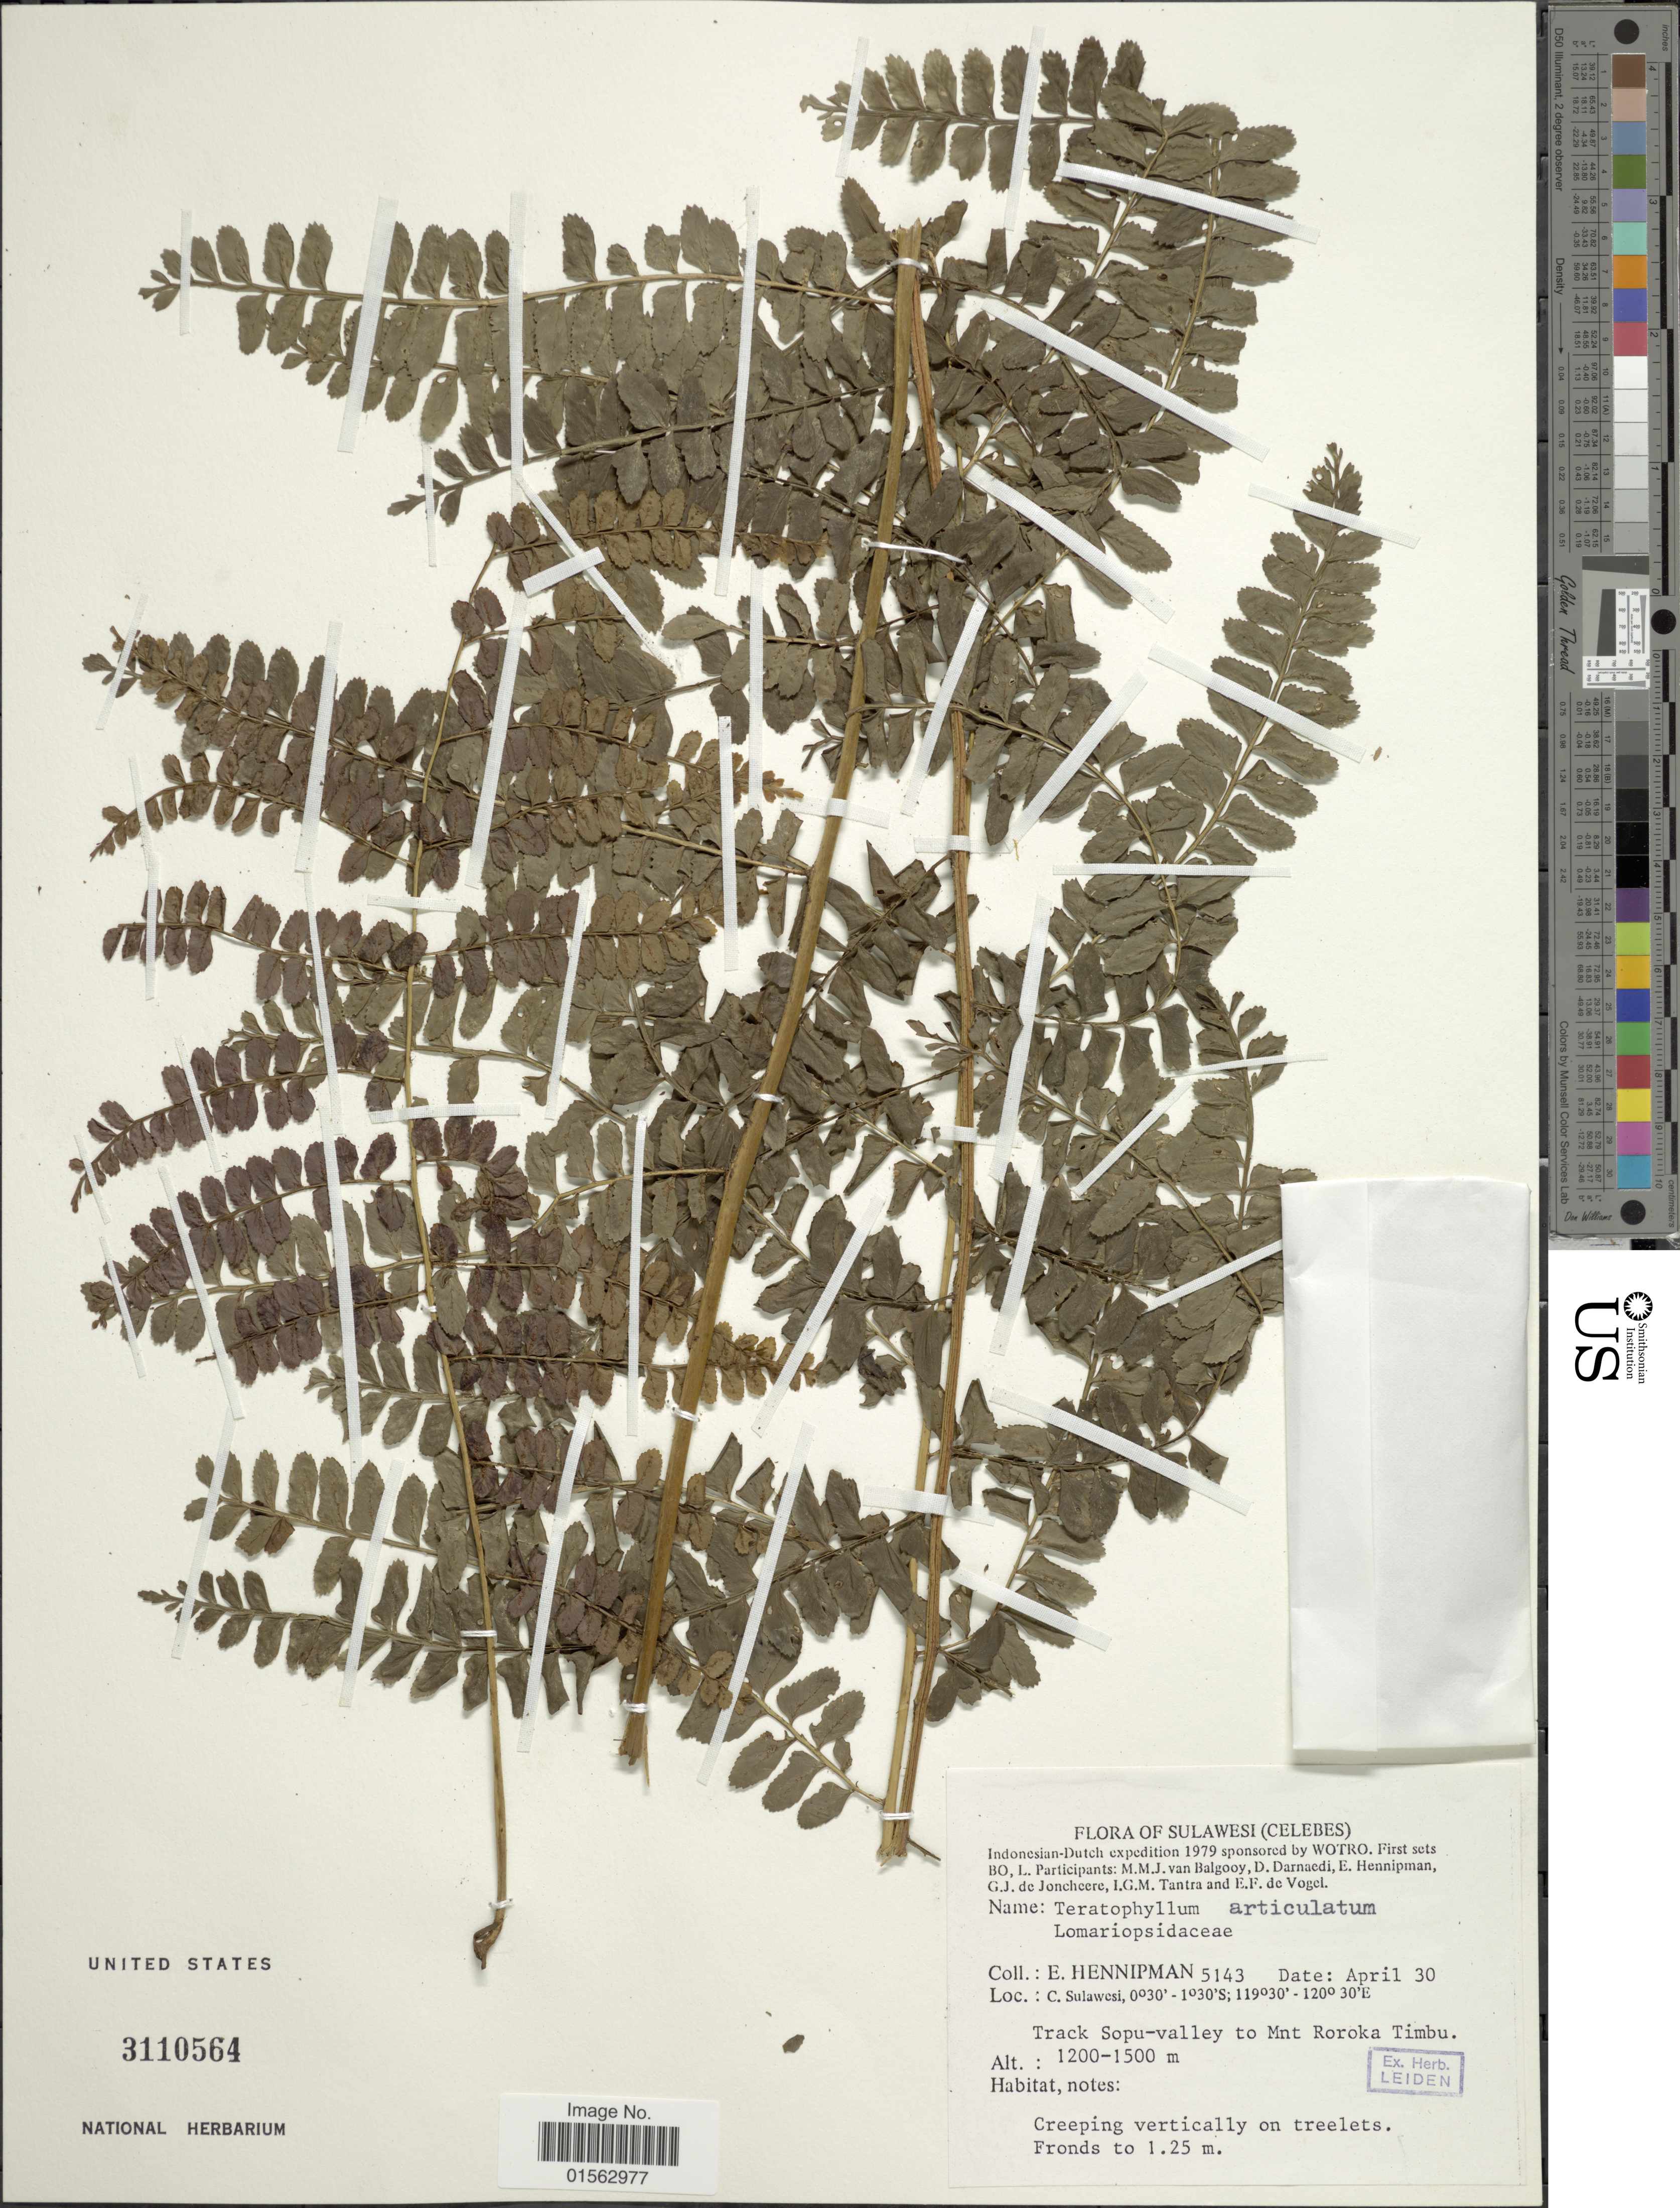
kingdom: Plantae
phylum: Tracheophyta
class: Polypodiopsida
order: Polypodiales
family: Dryopteridaceae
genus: Teratophyllum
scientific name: Teratophyllum articulatum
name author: (J. Sm.) Mett.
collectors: E. Hennipman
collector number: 5143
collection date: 1979-04-30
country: Indonesia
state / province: Sulawesi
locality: Sulawesi (Celebes), C. Sulawesi, track Sopu-valley to Mnt. Roroka Timbu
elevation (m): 1200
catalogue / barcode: US 3110564